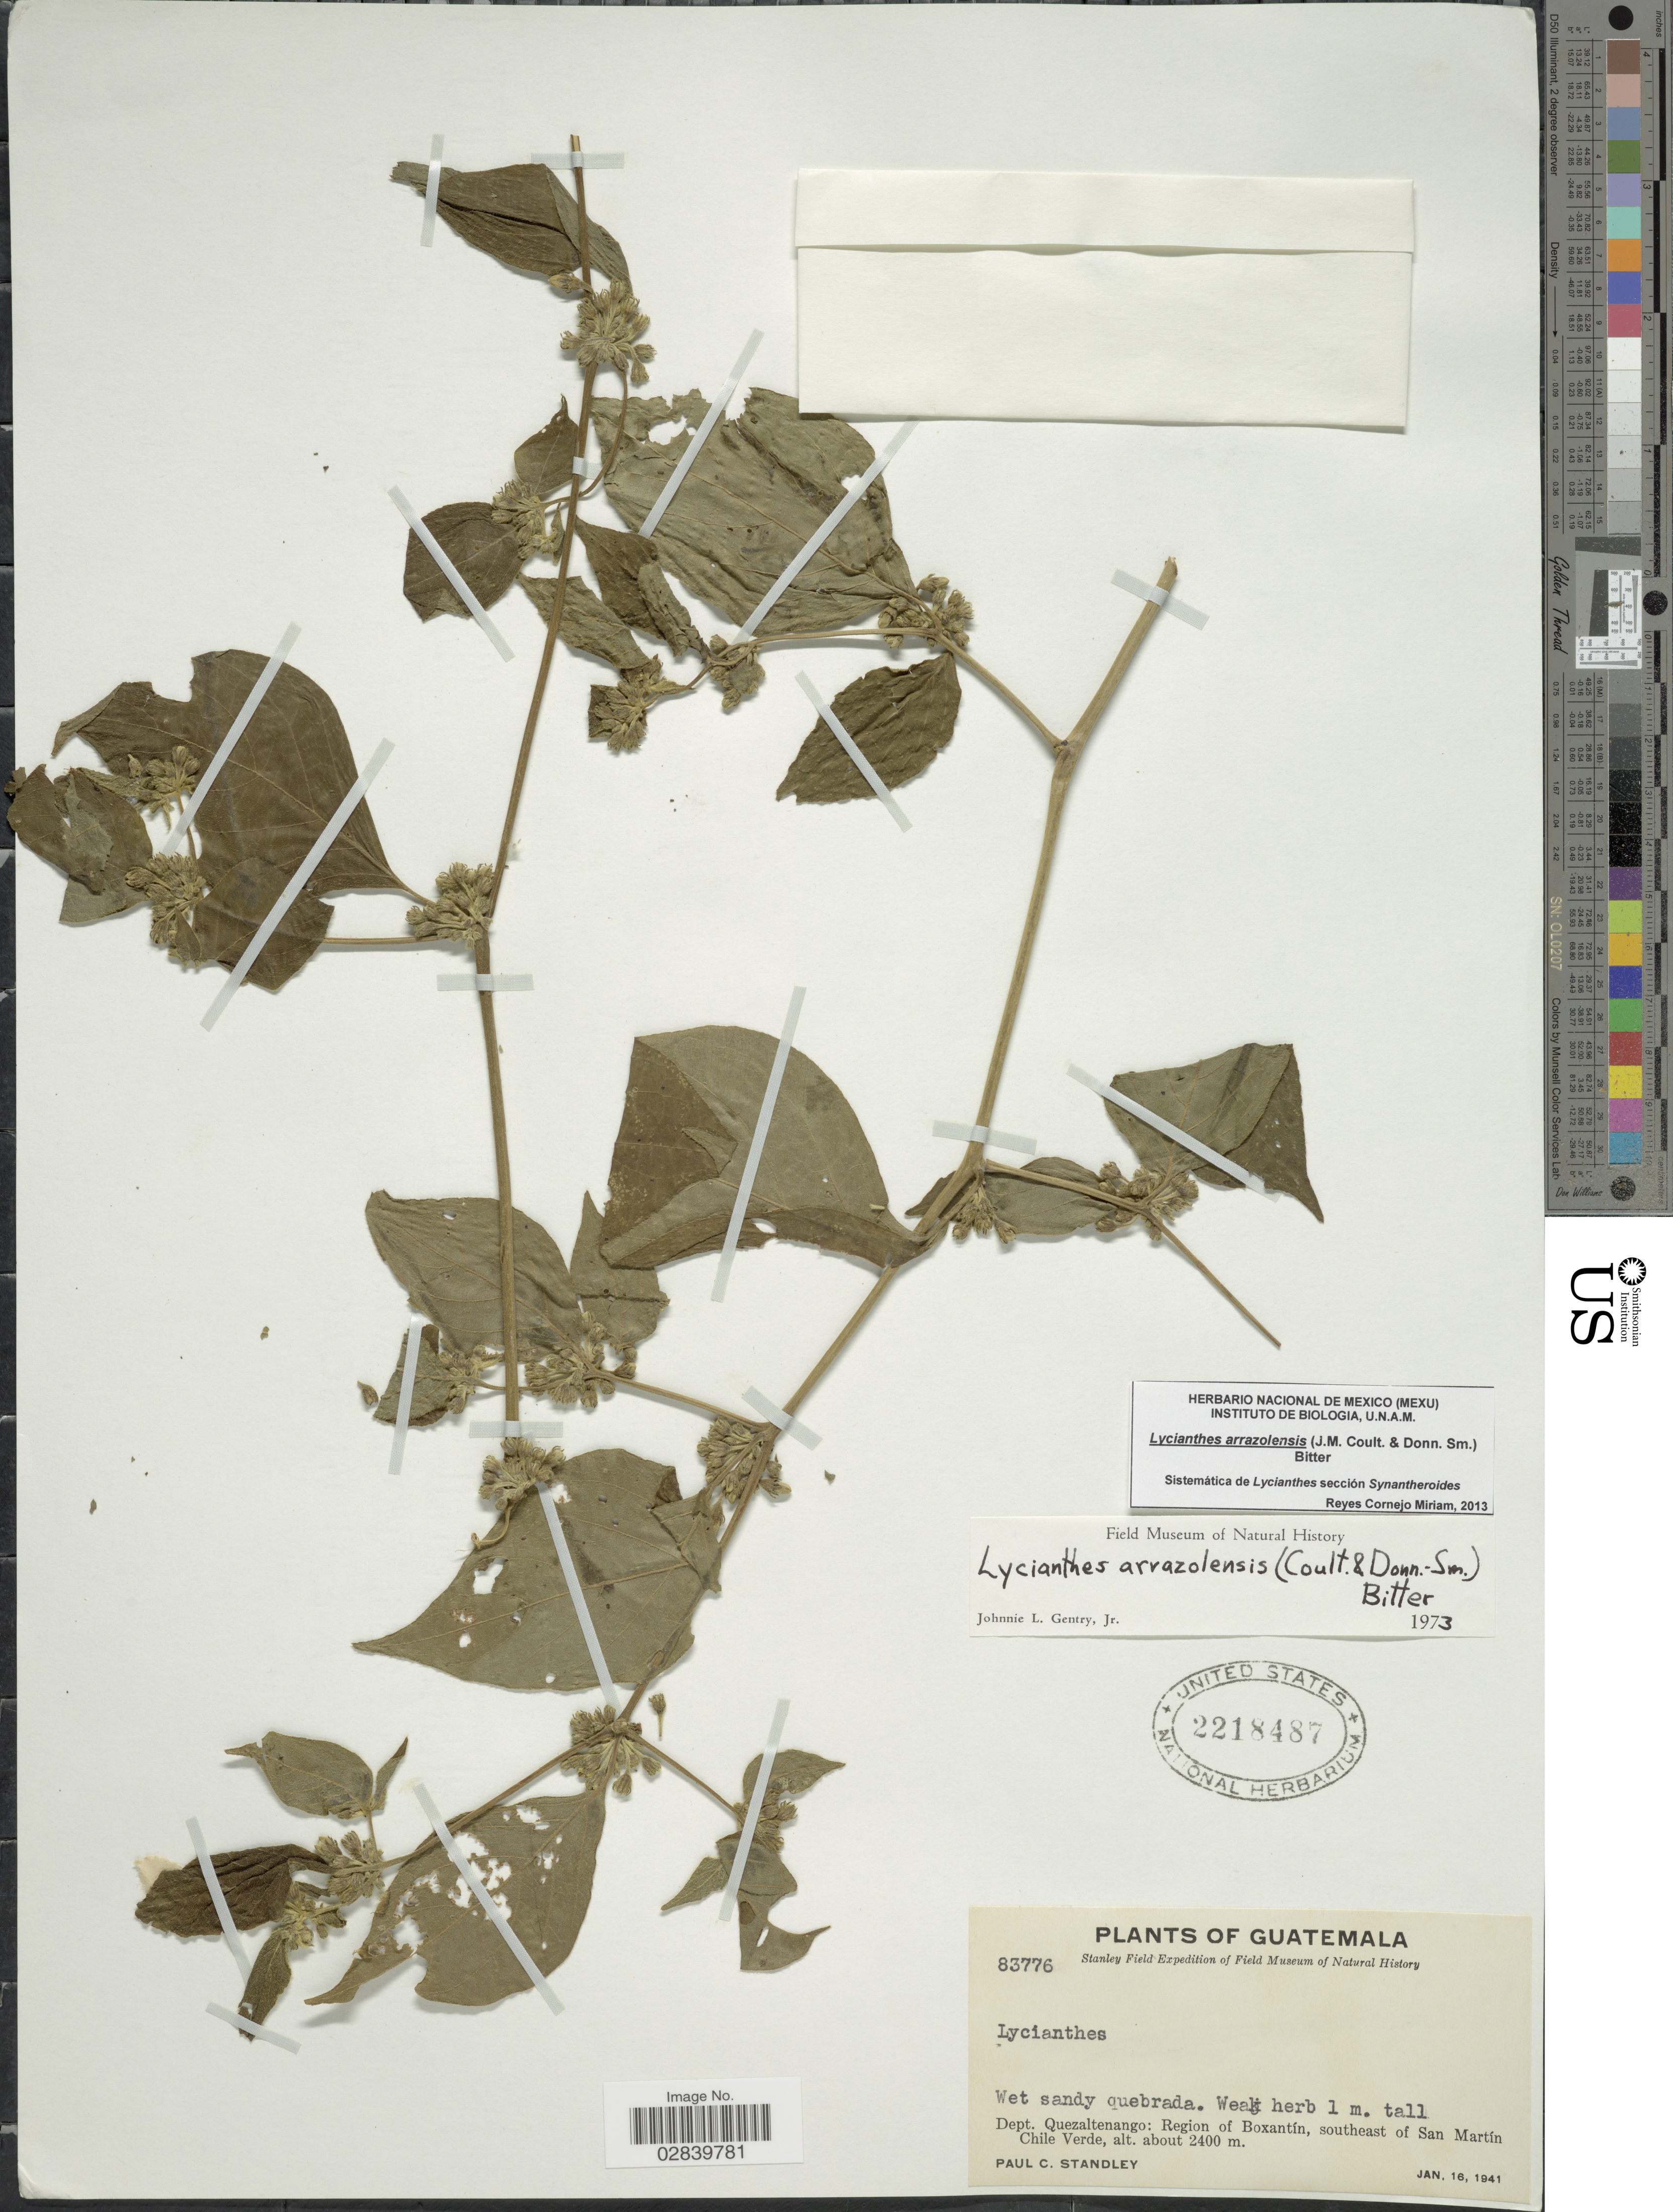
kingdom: Plantae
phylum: Tracheophyta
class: Magnoliopsida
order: Solanales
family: Solanaceae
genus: Lycianthes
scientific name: Lycianthes arrazolensis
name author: (J.M. Coult. & Donn. Sm.) Bitter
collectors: P. C. Standley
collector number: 83776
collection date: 1941-01-16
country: Guatemala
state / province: Quetzaltenango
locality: Dept. Quezaltenango: Region of Boxantín, southeast of San Martín Chile Verde.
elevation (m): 2400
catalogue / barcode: US 2218487